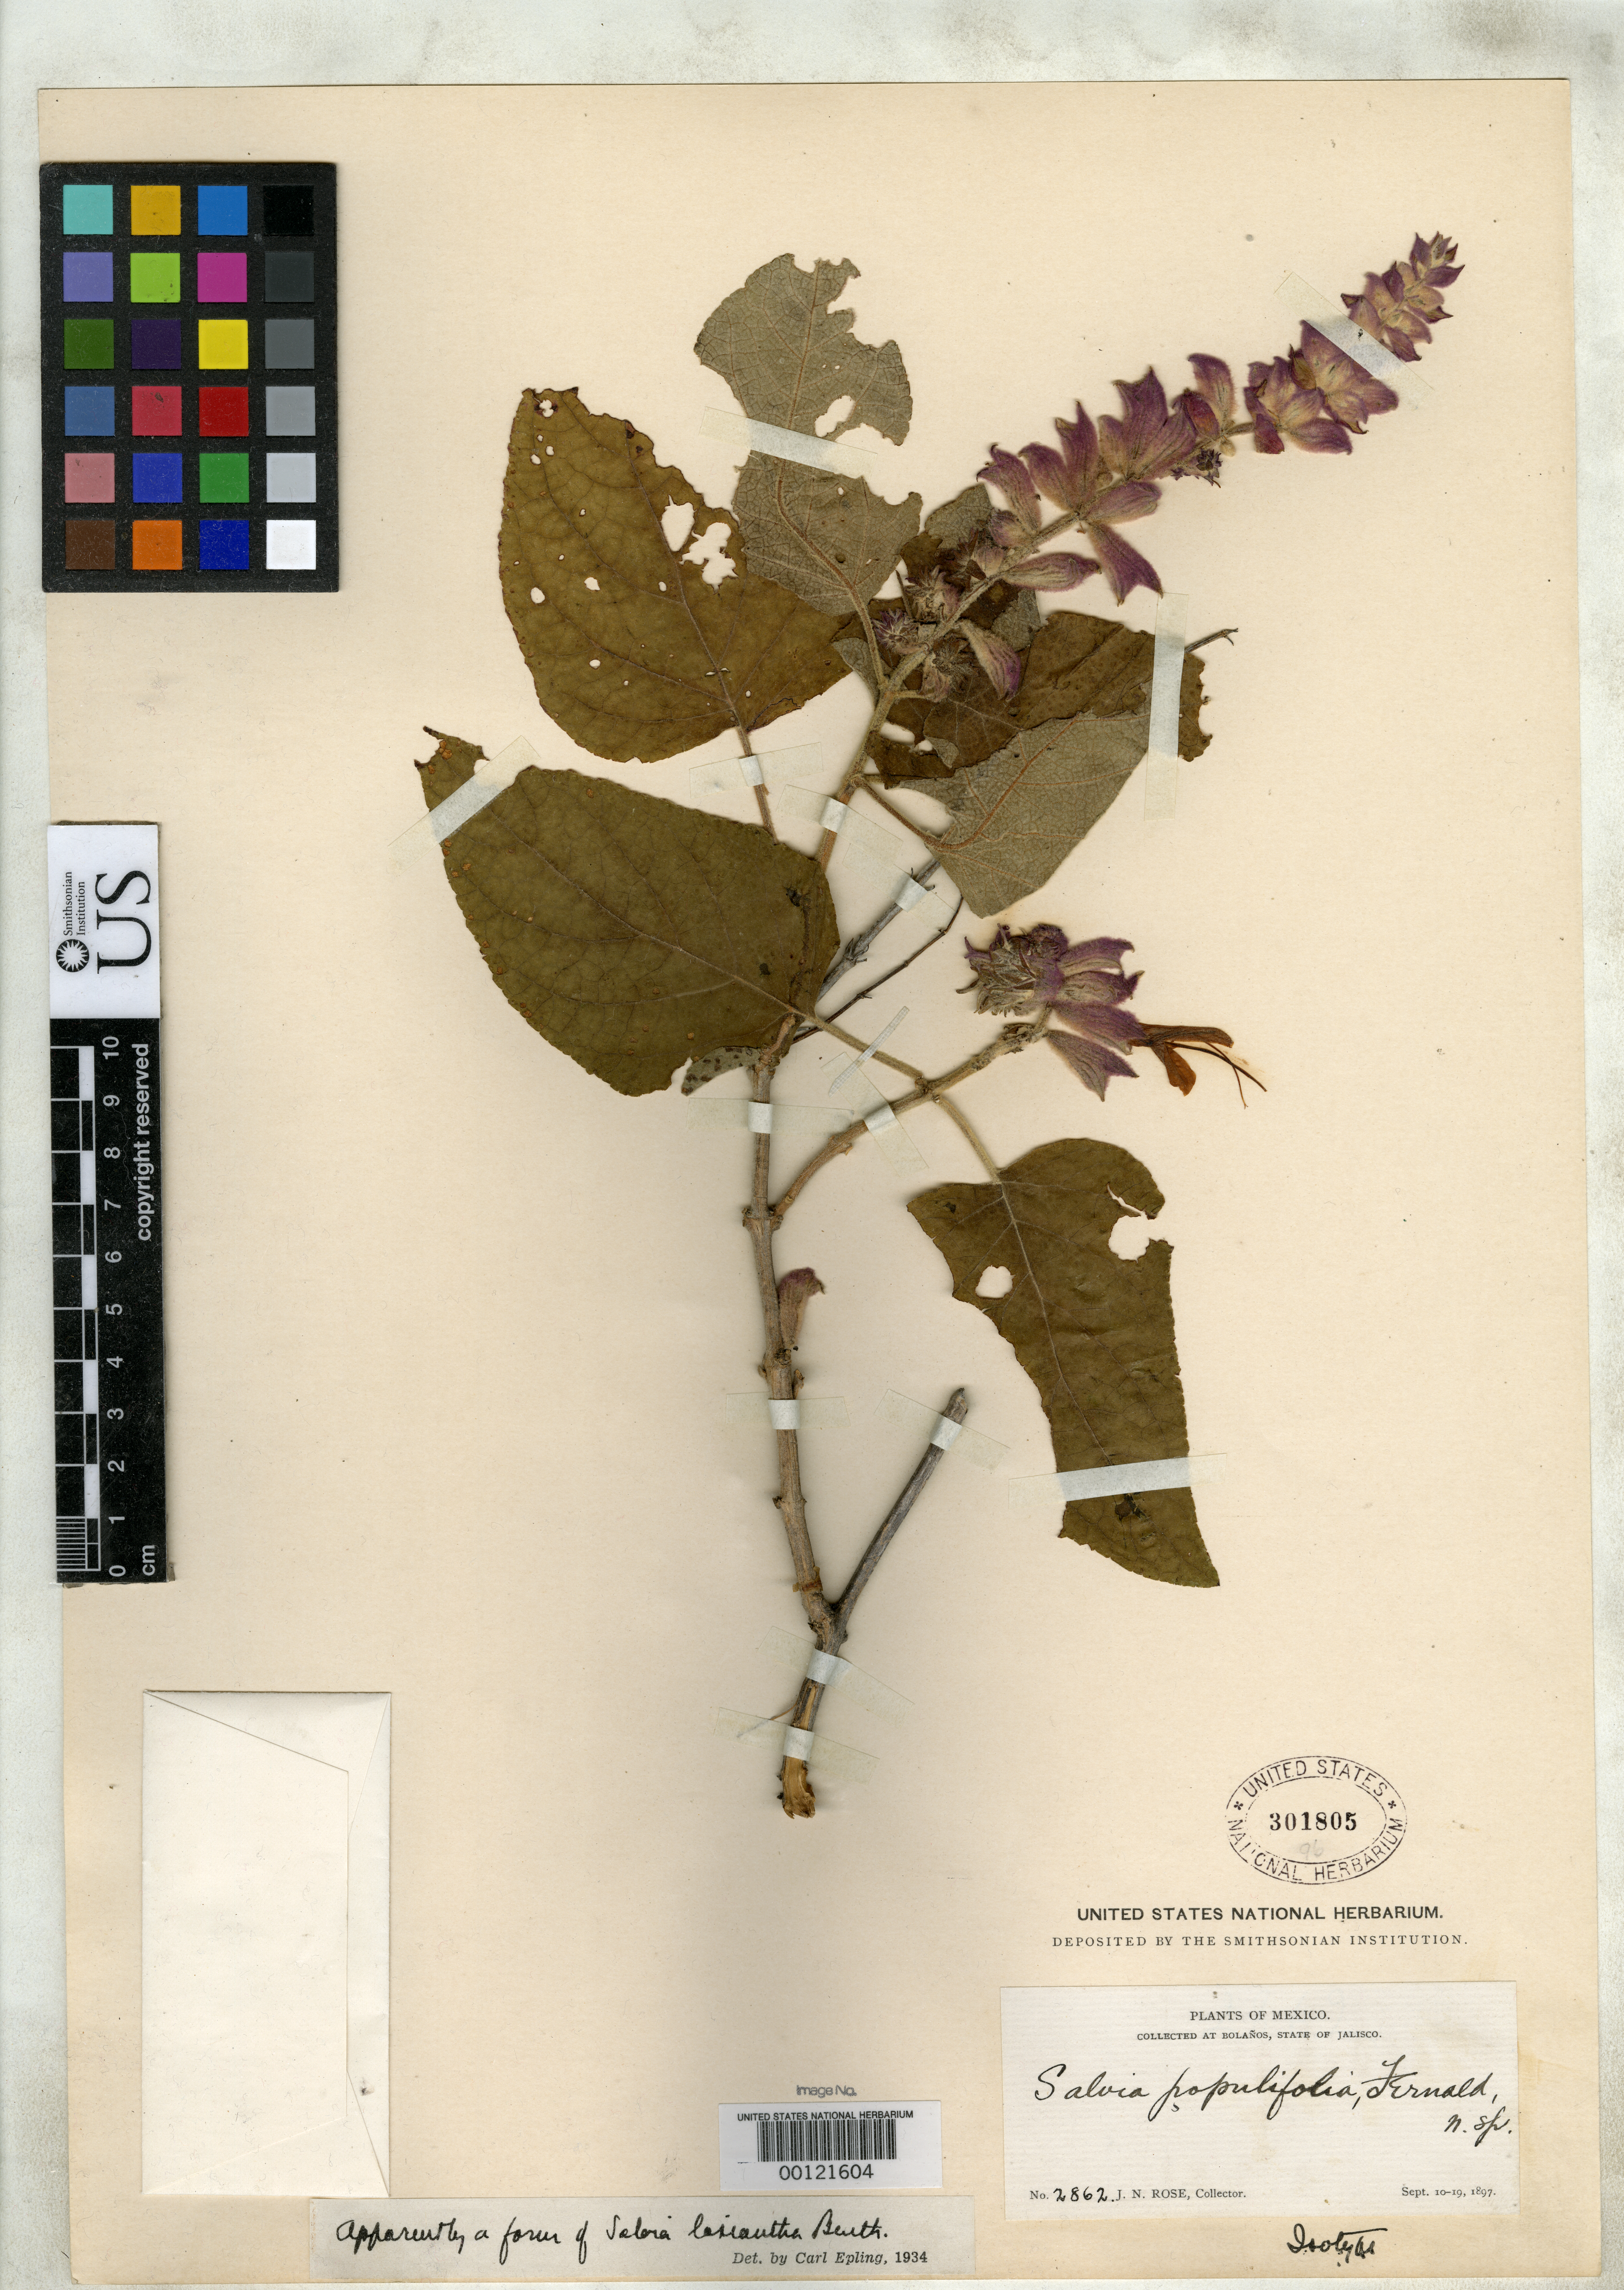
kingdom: Plantae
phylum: Tracheophyta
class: Magnoliopsida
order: Lamiales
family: Lamiaceae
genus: Salvia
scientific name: Salvia populifolia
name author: Fernald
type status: Isotype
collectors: J. N. Rose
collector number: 2862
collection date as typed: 10 Sep 1897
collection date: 1897-09-10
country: Mexico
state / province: Jalisco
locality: Bolaños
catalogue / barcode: US 301805